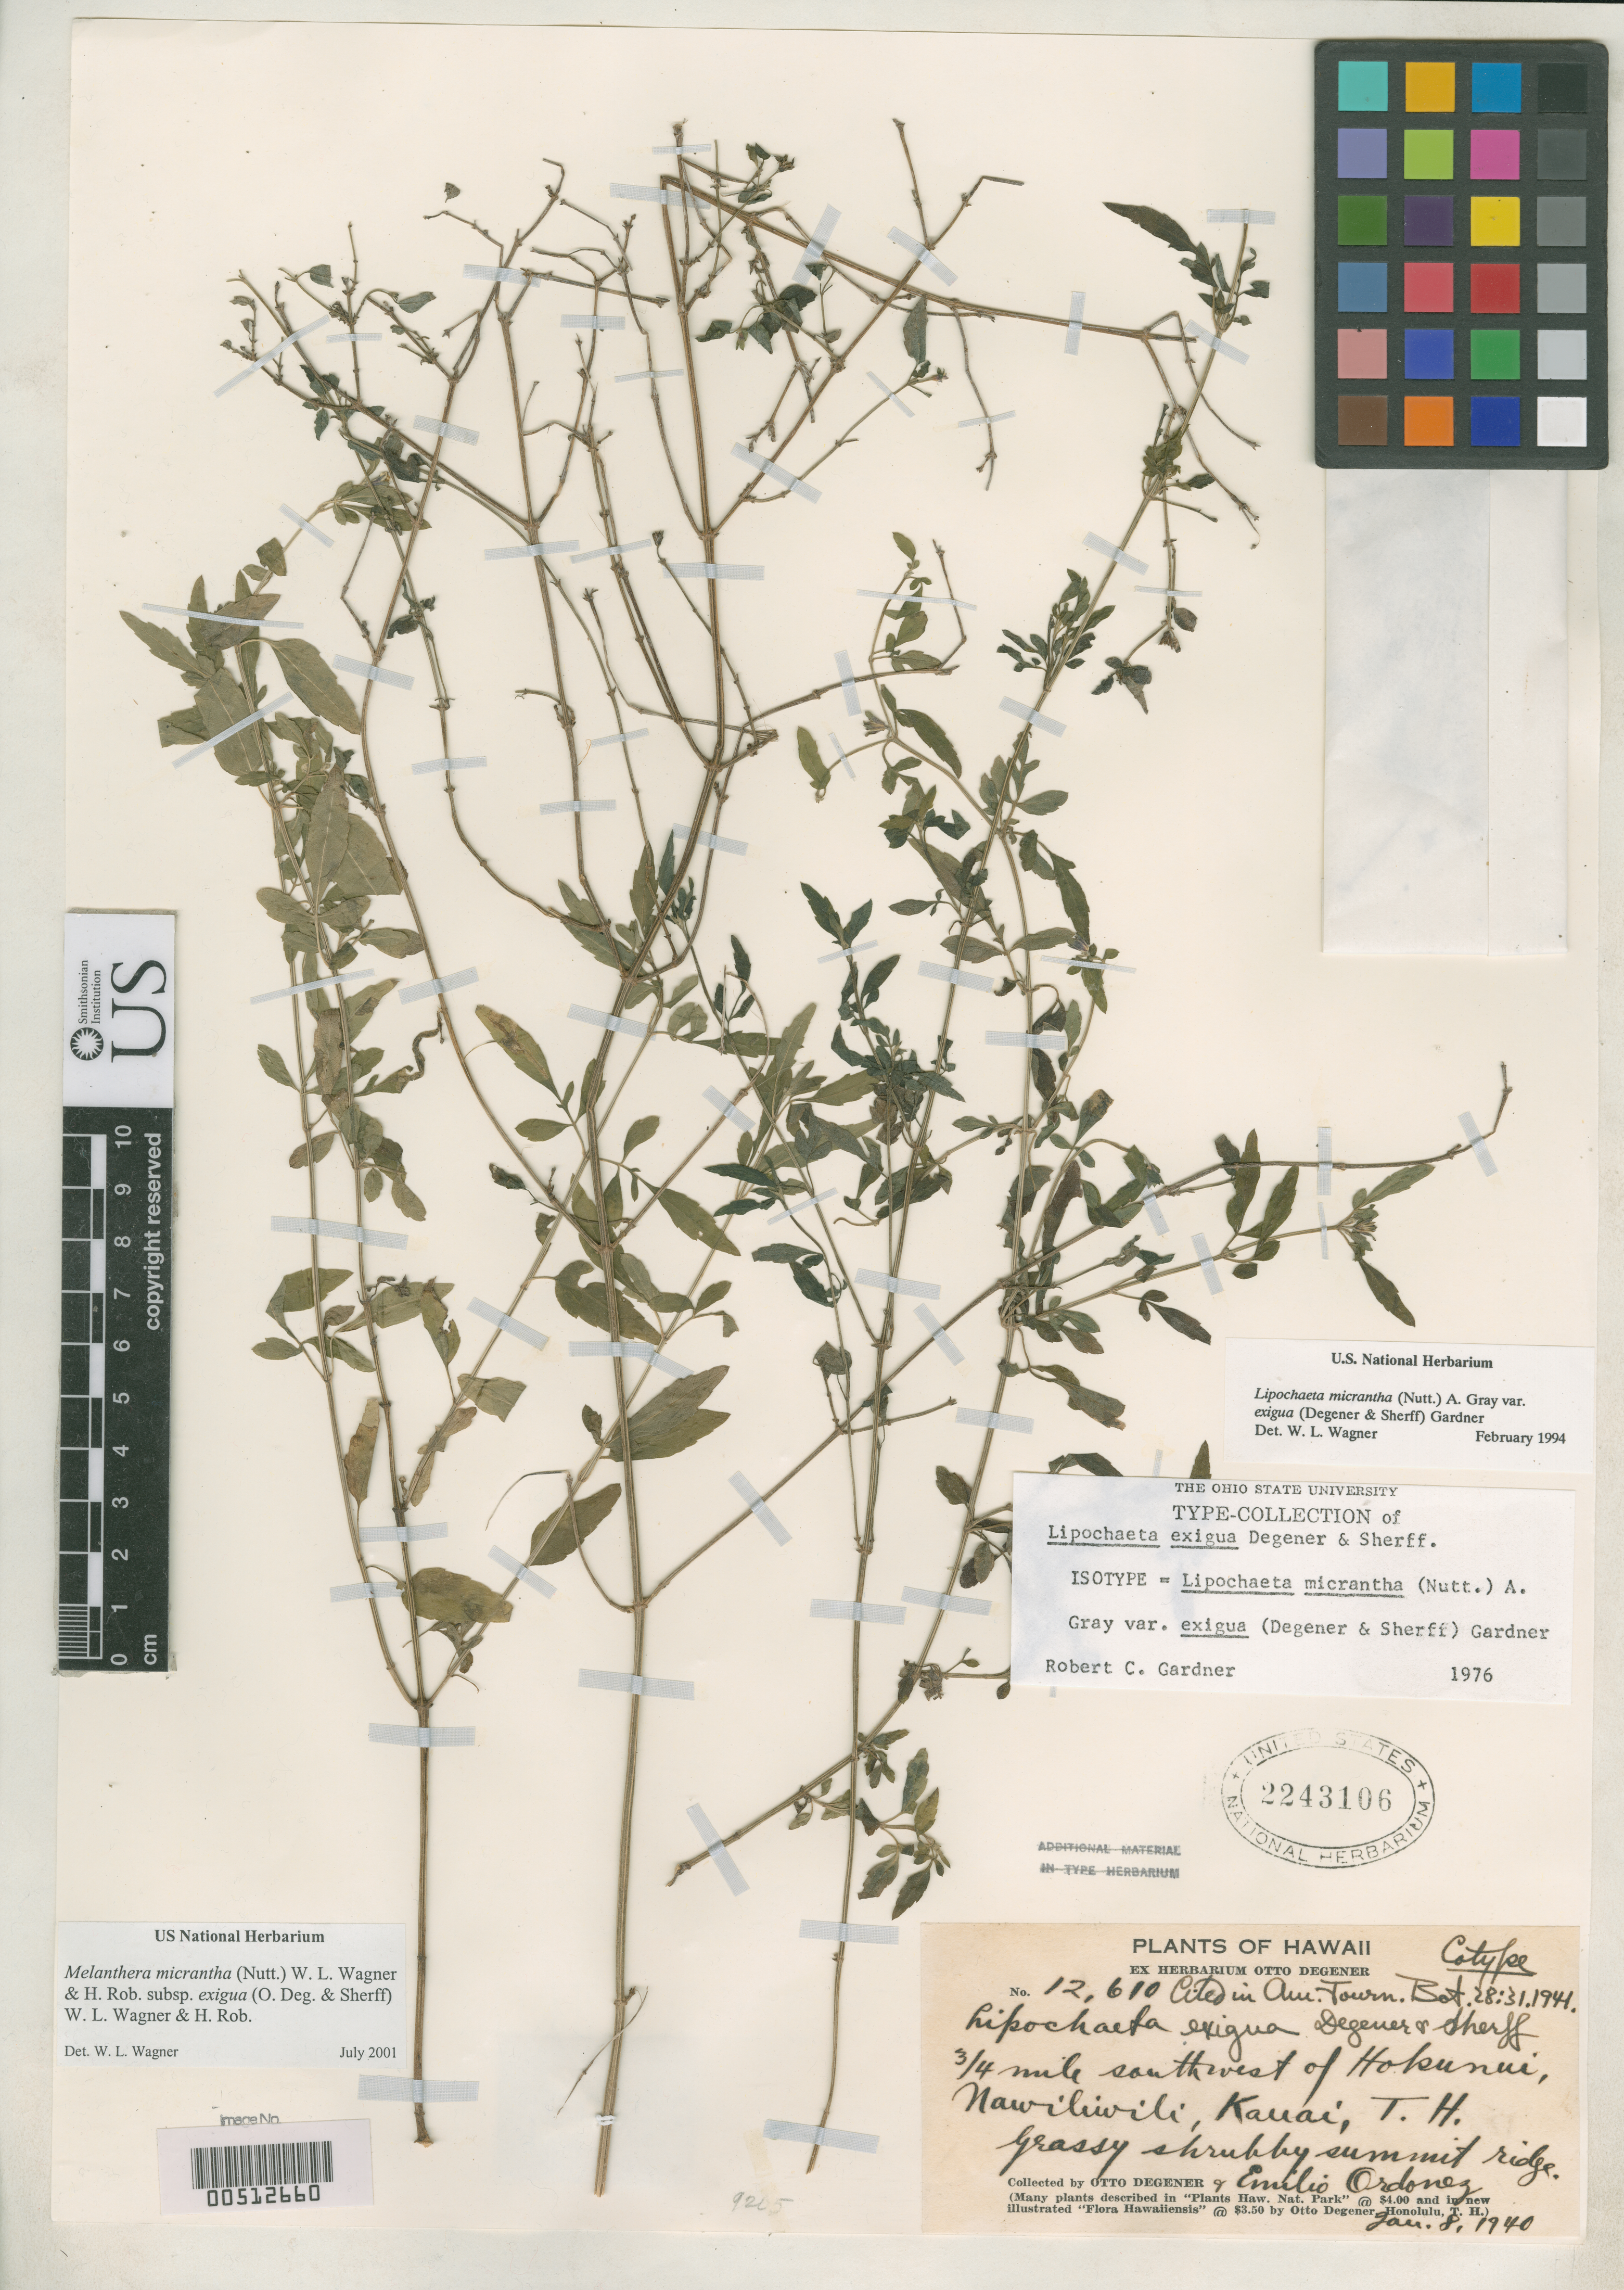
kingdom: Plantae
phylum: Tracheophyta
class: Magnoliopsida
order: Asterales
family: Asteraceae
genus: Lipochaeta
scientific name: Lipochaeta exigua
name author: O. Deg. & Sherff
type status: Isotype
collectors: O. Degener & E. Ordonez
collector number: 12610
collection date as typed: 08 Jan 1940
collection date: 1940-01-08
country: United States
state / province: Hawaii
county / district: Kauai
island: Kaua'i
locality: Nawiliwili, 3/4 mile Southwest of Hokunui.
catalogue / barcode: US 2243106